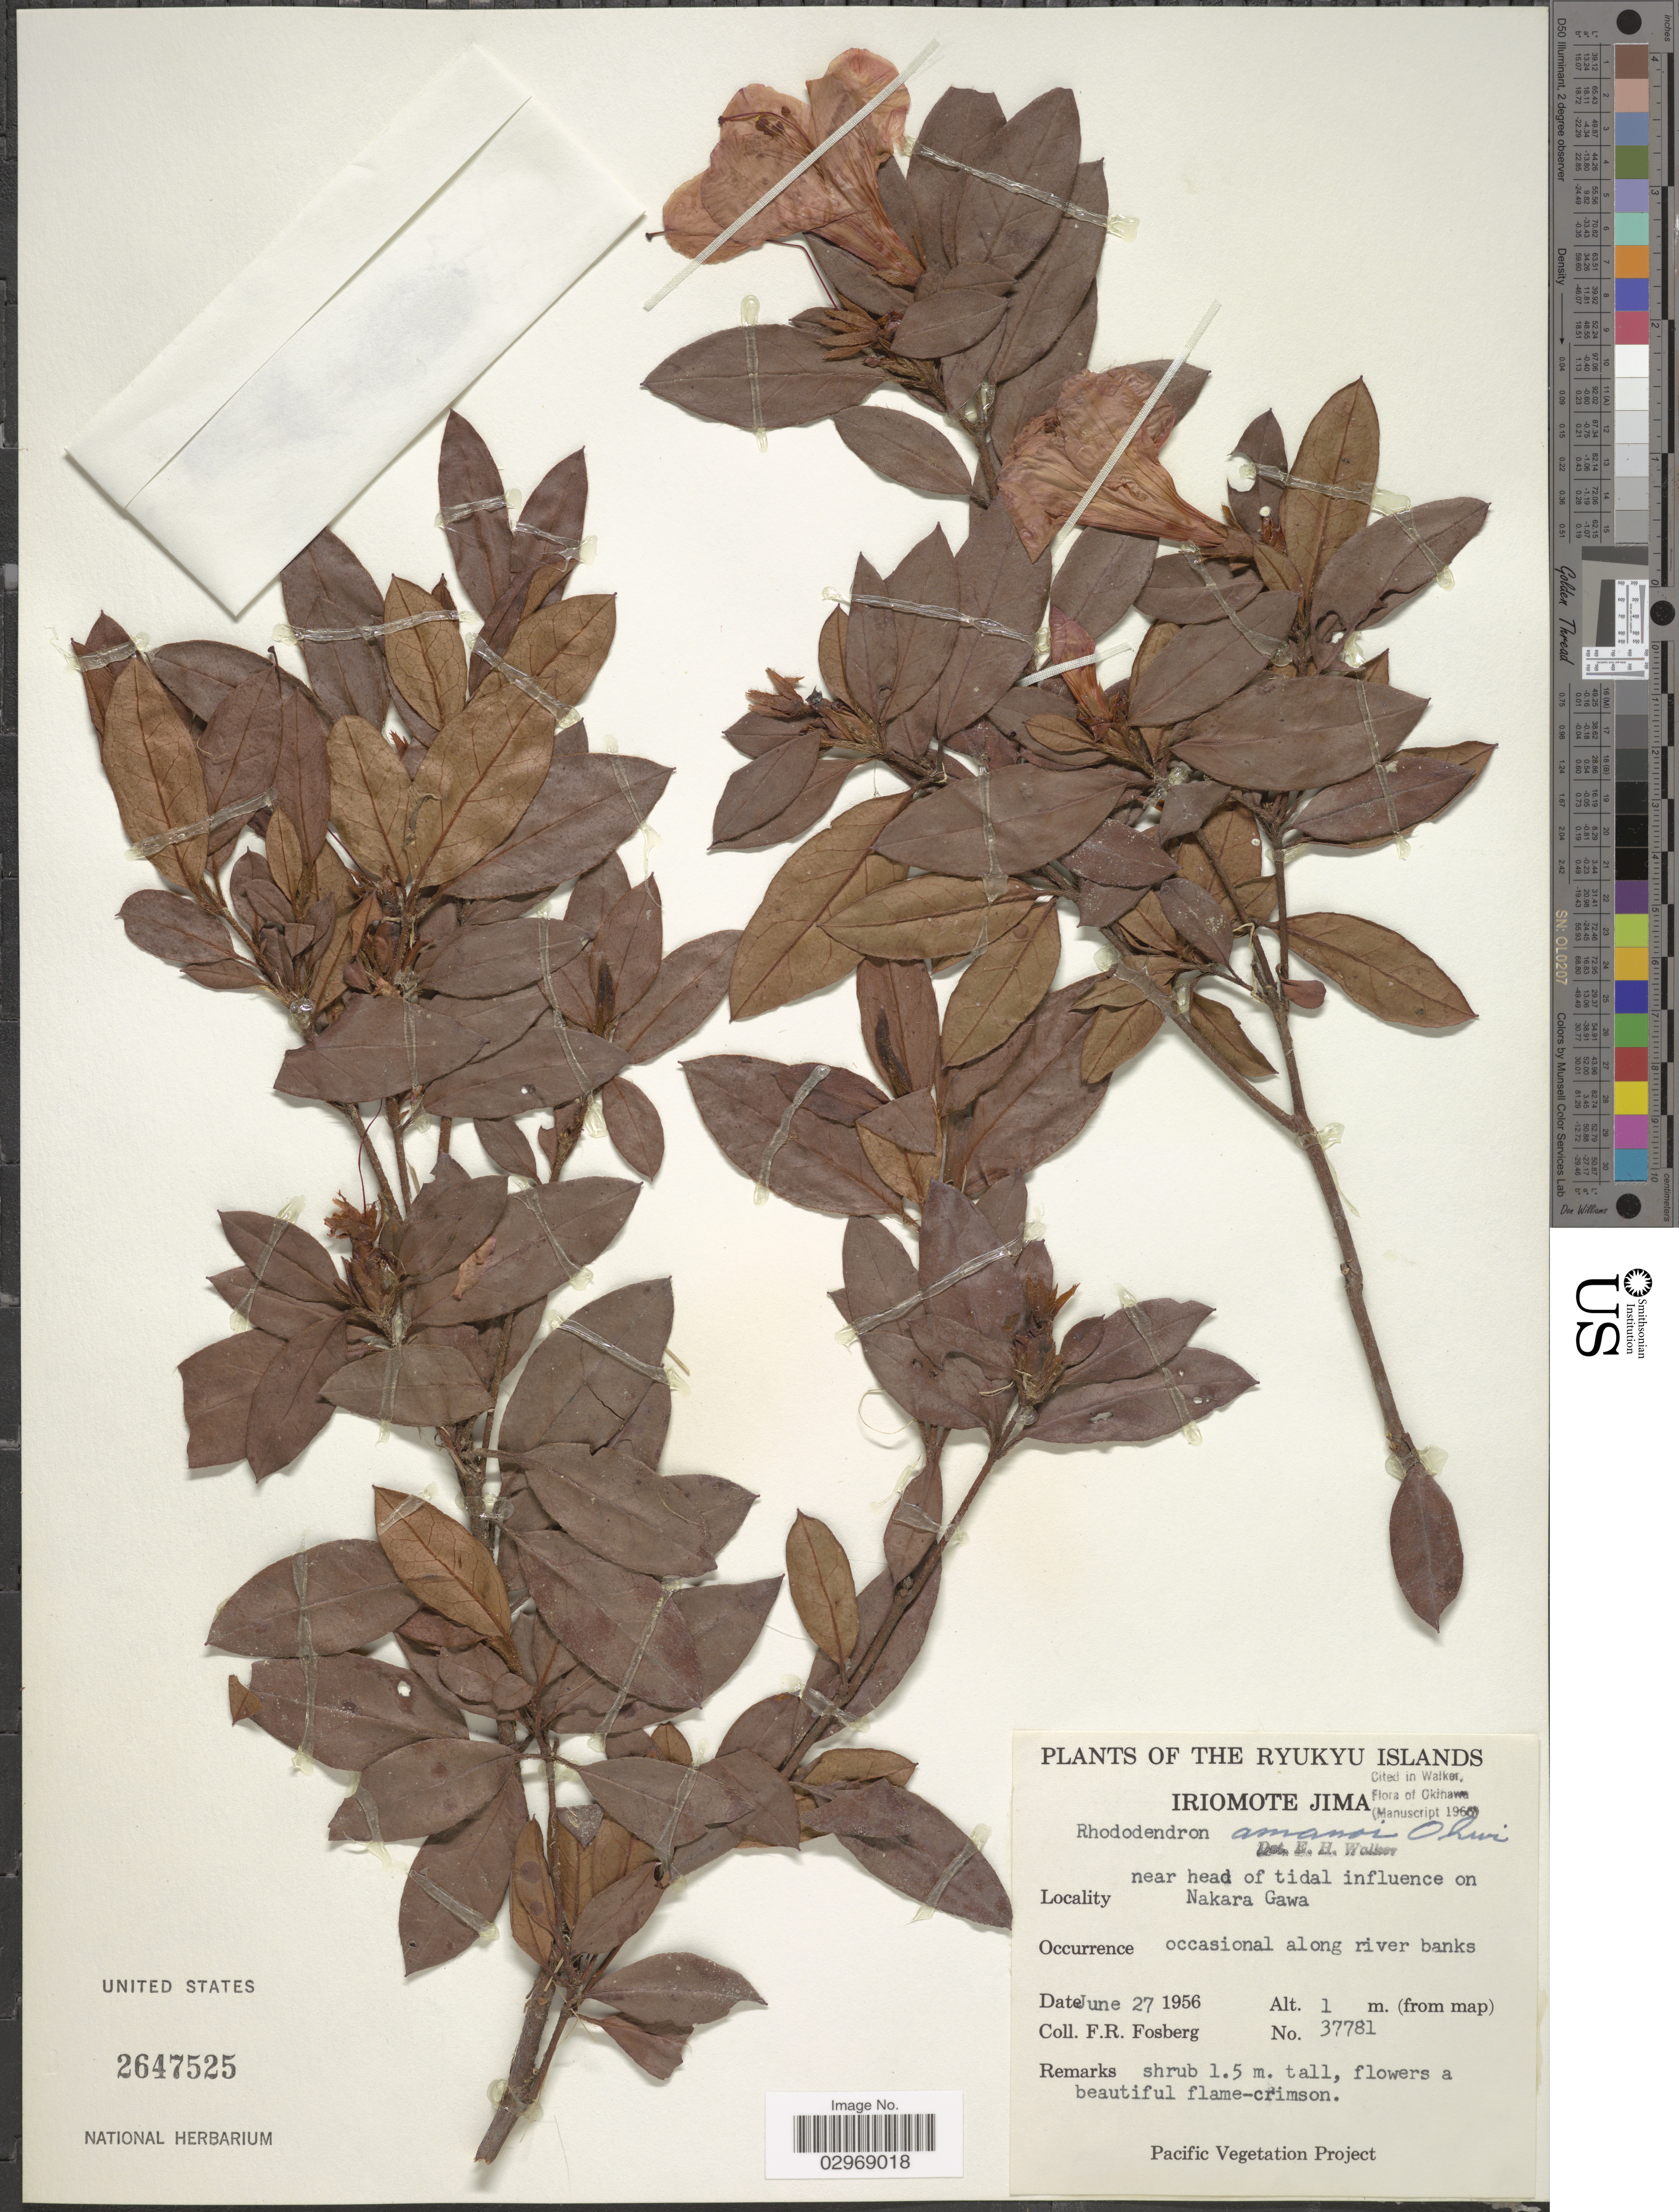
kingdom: Plantae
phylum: Tracheophyta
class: Magnoliopsida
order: Ericales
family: Ericaceae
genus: Rhododendron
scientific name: Rhododendron amanoi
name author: Ohwi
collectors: F. R. Fosberg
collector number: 37781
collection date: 1956-06-27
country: Japan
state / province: Okinawa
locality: Ryukyu Islands. Iriomote Jima. Near head of tidal influence on Nakara Gawa.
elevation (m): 1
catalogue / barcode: US 2647525